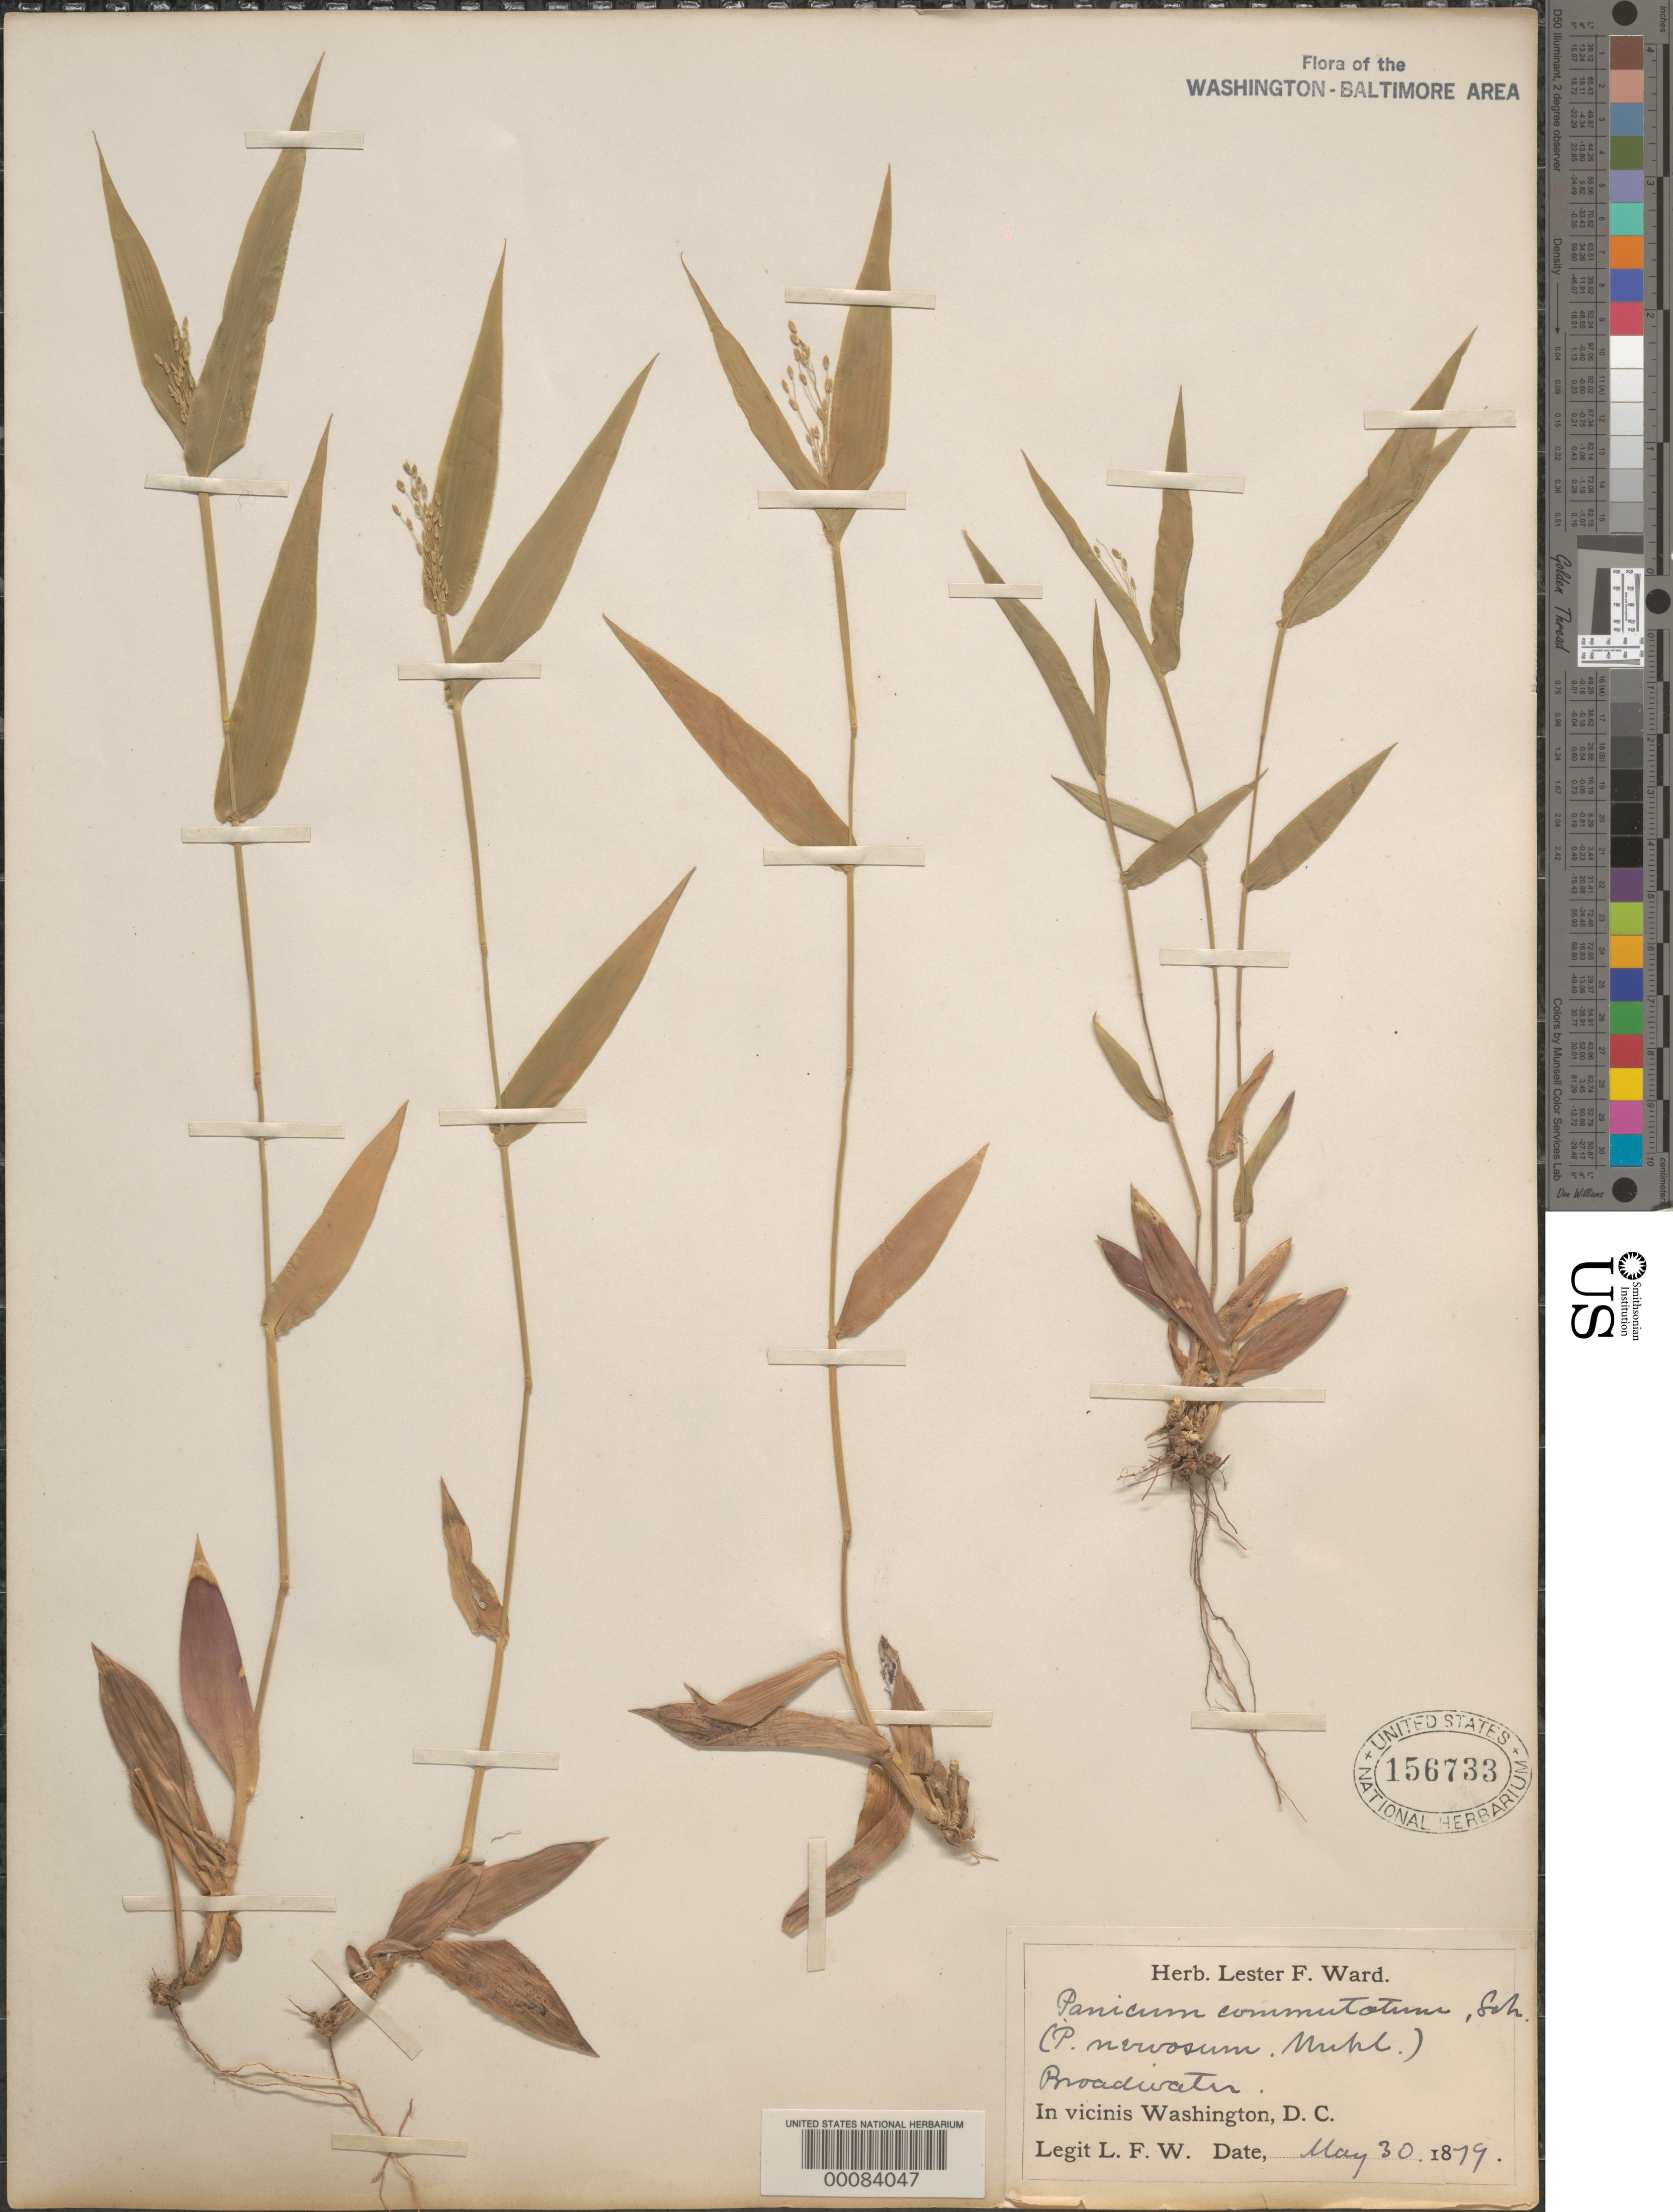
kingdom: Plantae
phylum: Tracheophyta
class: Liliopsida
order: Poales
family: Poaceae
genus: Dichanthelium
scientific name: Dichanthelium commutatum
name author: (Schult.) Gould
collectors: L. F. Ward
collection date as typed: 30 May 1879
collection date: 1879-05-30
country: United States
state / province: Maryland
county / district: Montgomery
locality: Broadwater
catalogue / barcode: US 156733